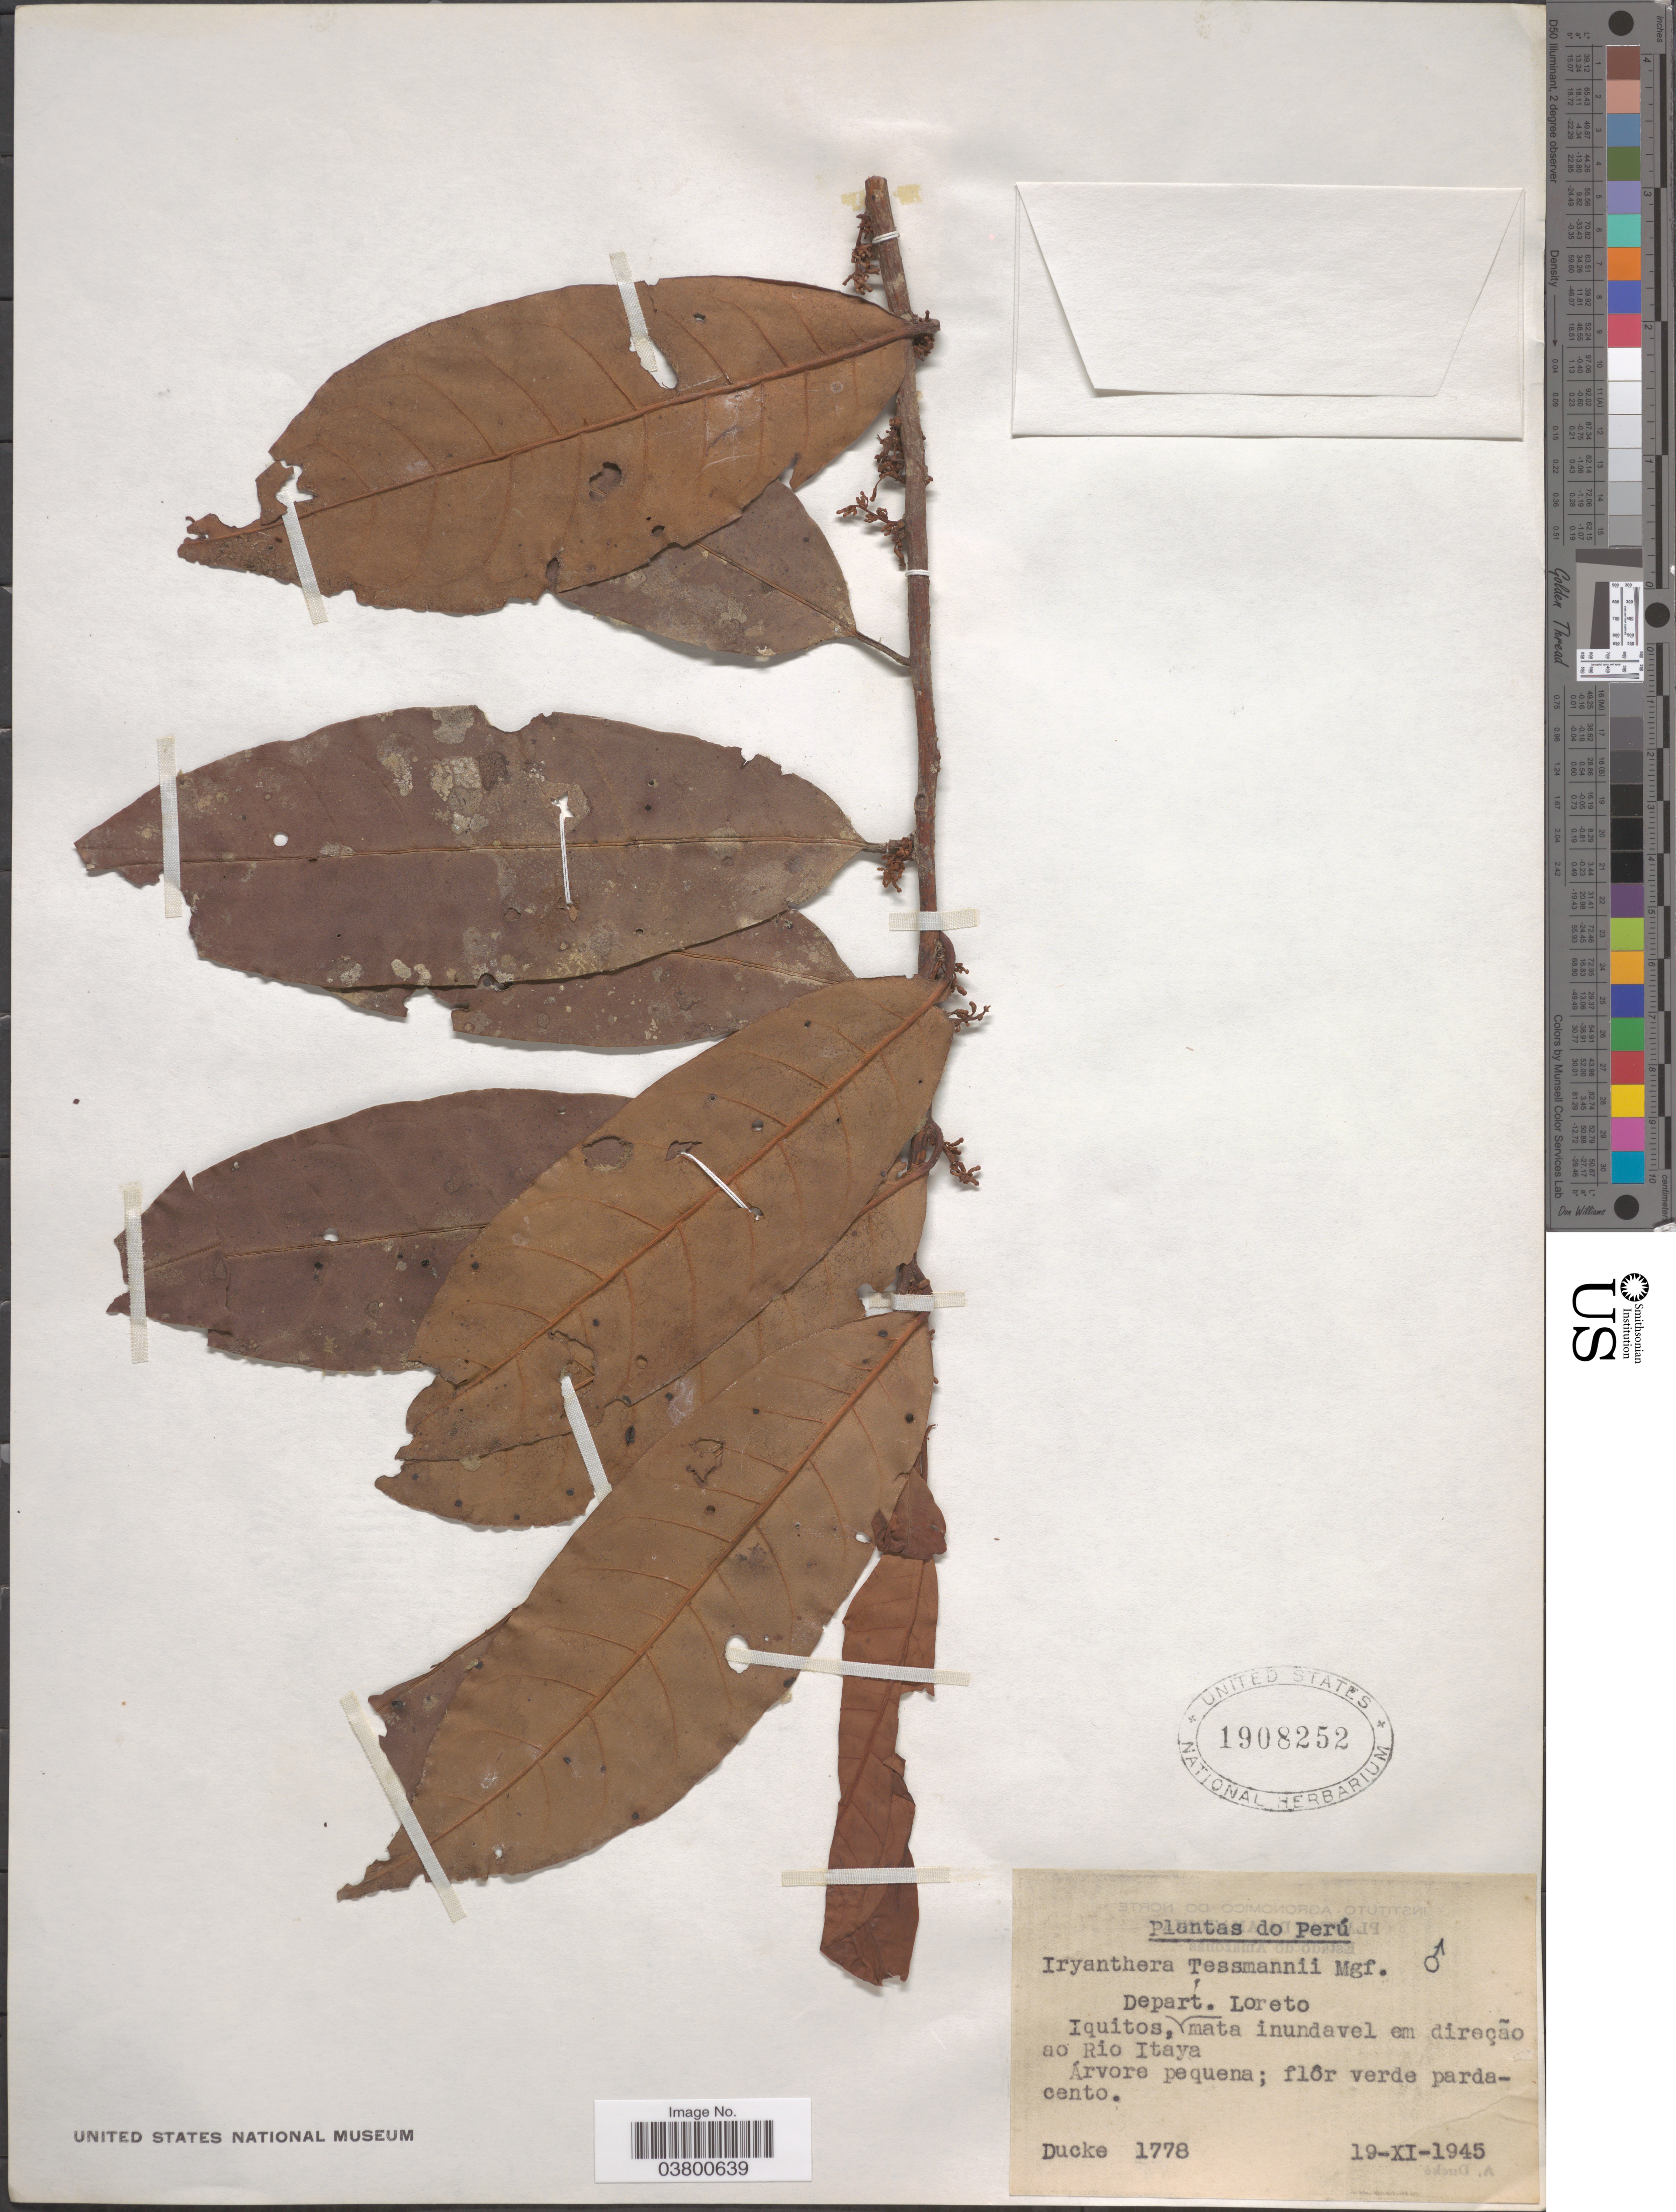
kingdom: Plantae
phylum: Tracheophyta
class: Magnoliopsida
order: Magnoliales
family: Myristicaceae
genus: Iryanthera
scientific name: Iryanthera tessmannii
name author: Markgr.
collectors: A. Ducke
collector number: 1778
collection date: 1945-11-19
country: Peru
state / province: Loreto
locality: Iquitos, Depart. Loreto, mata inundavel em direção ao Rio Itaya.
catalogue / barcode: US 1908252